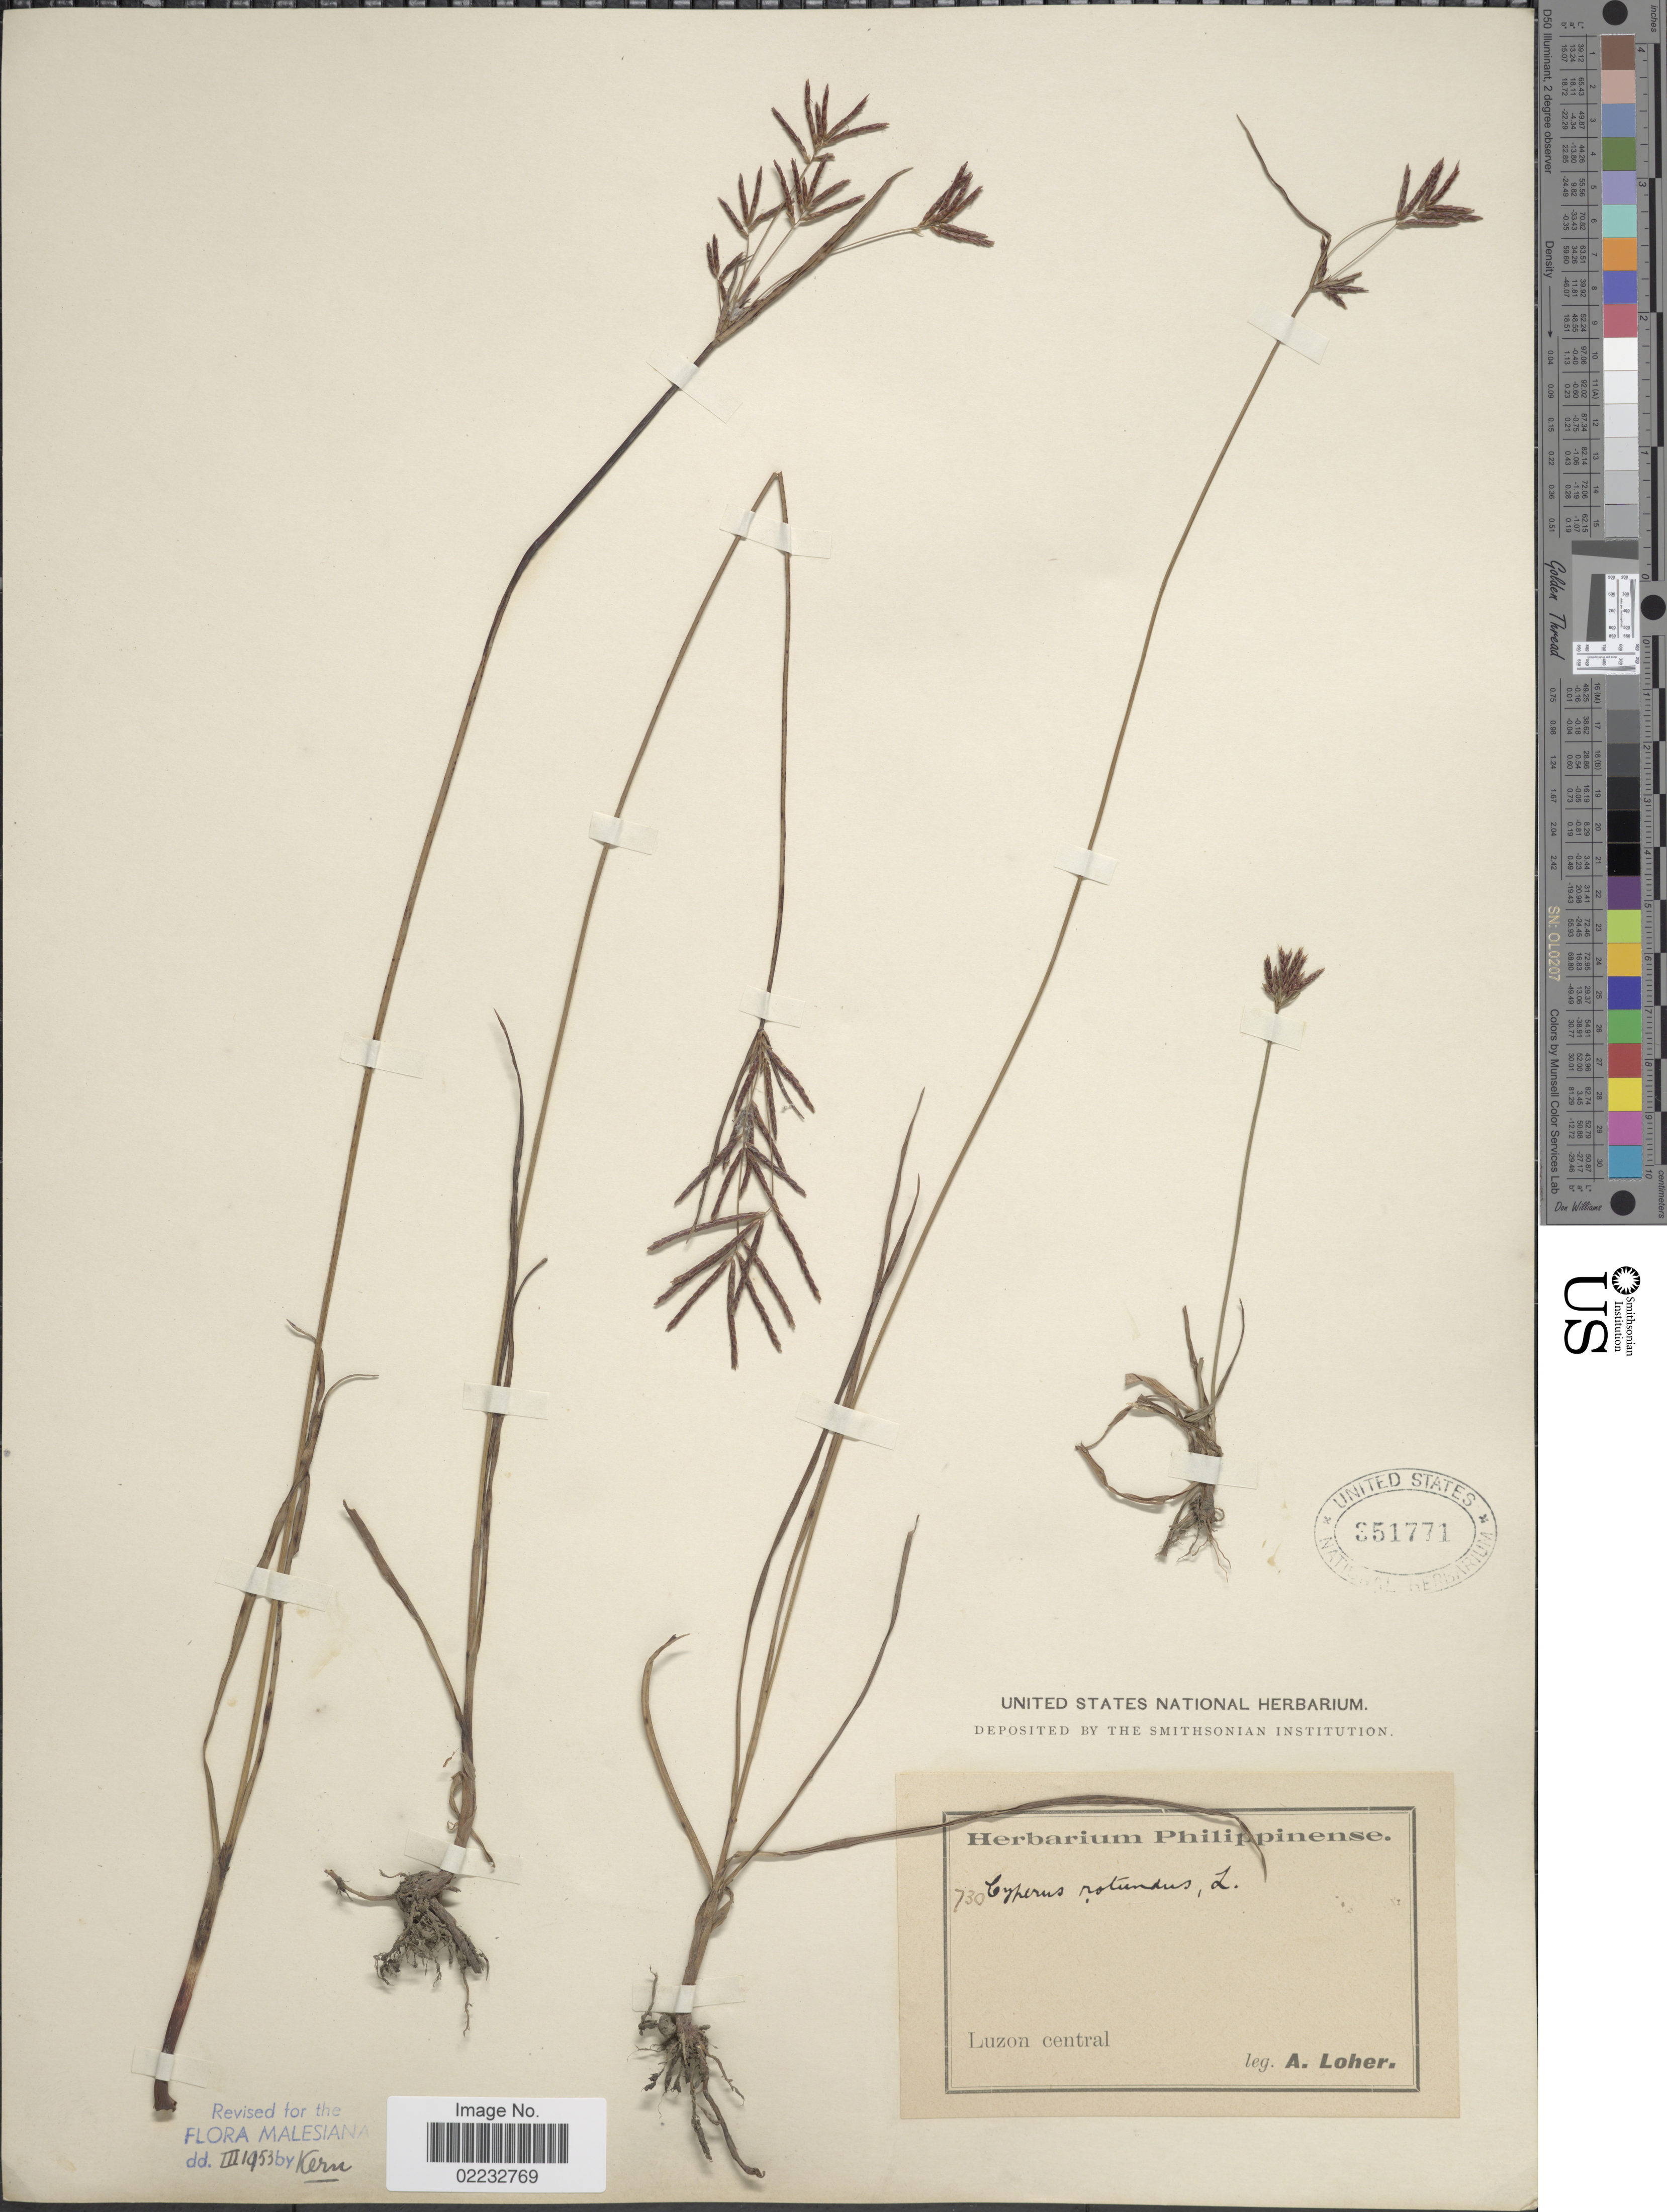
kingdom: Plantae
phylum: Tracheophyta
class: Liliopsida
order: Poales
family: Cyperaceae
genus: Cyperus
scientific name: Cyperus rotundus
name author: L.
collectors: A. Loher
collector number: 730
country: Philippines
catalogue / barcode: US 351771